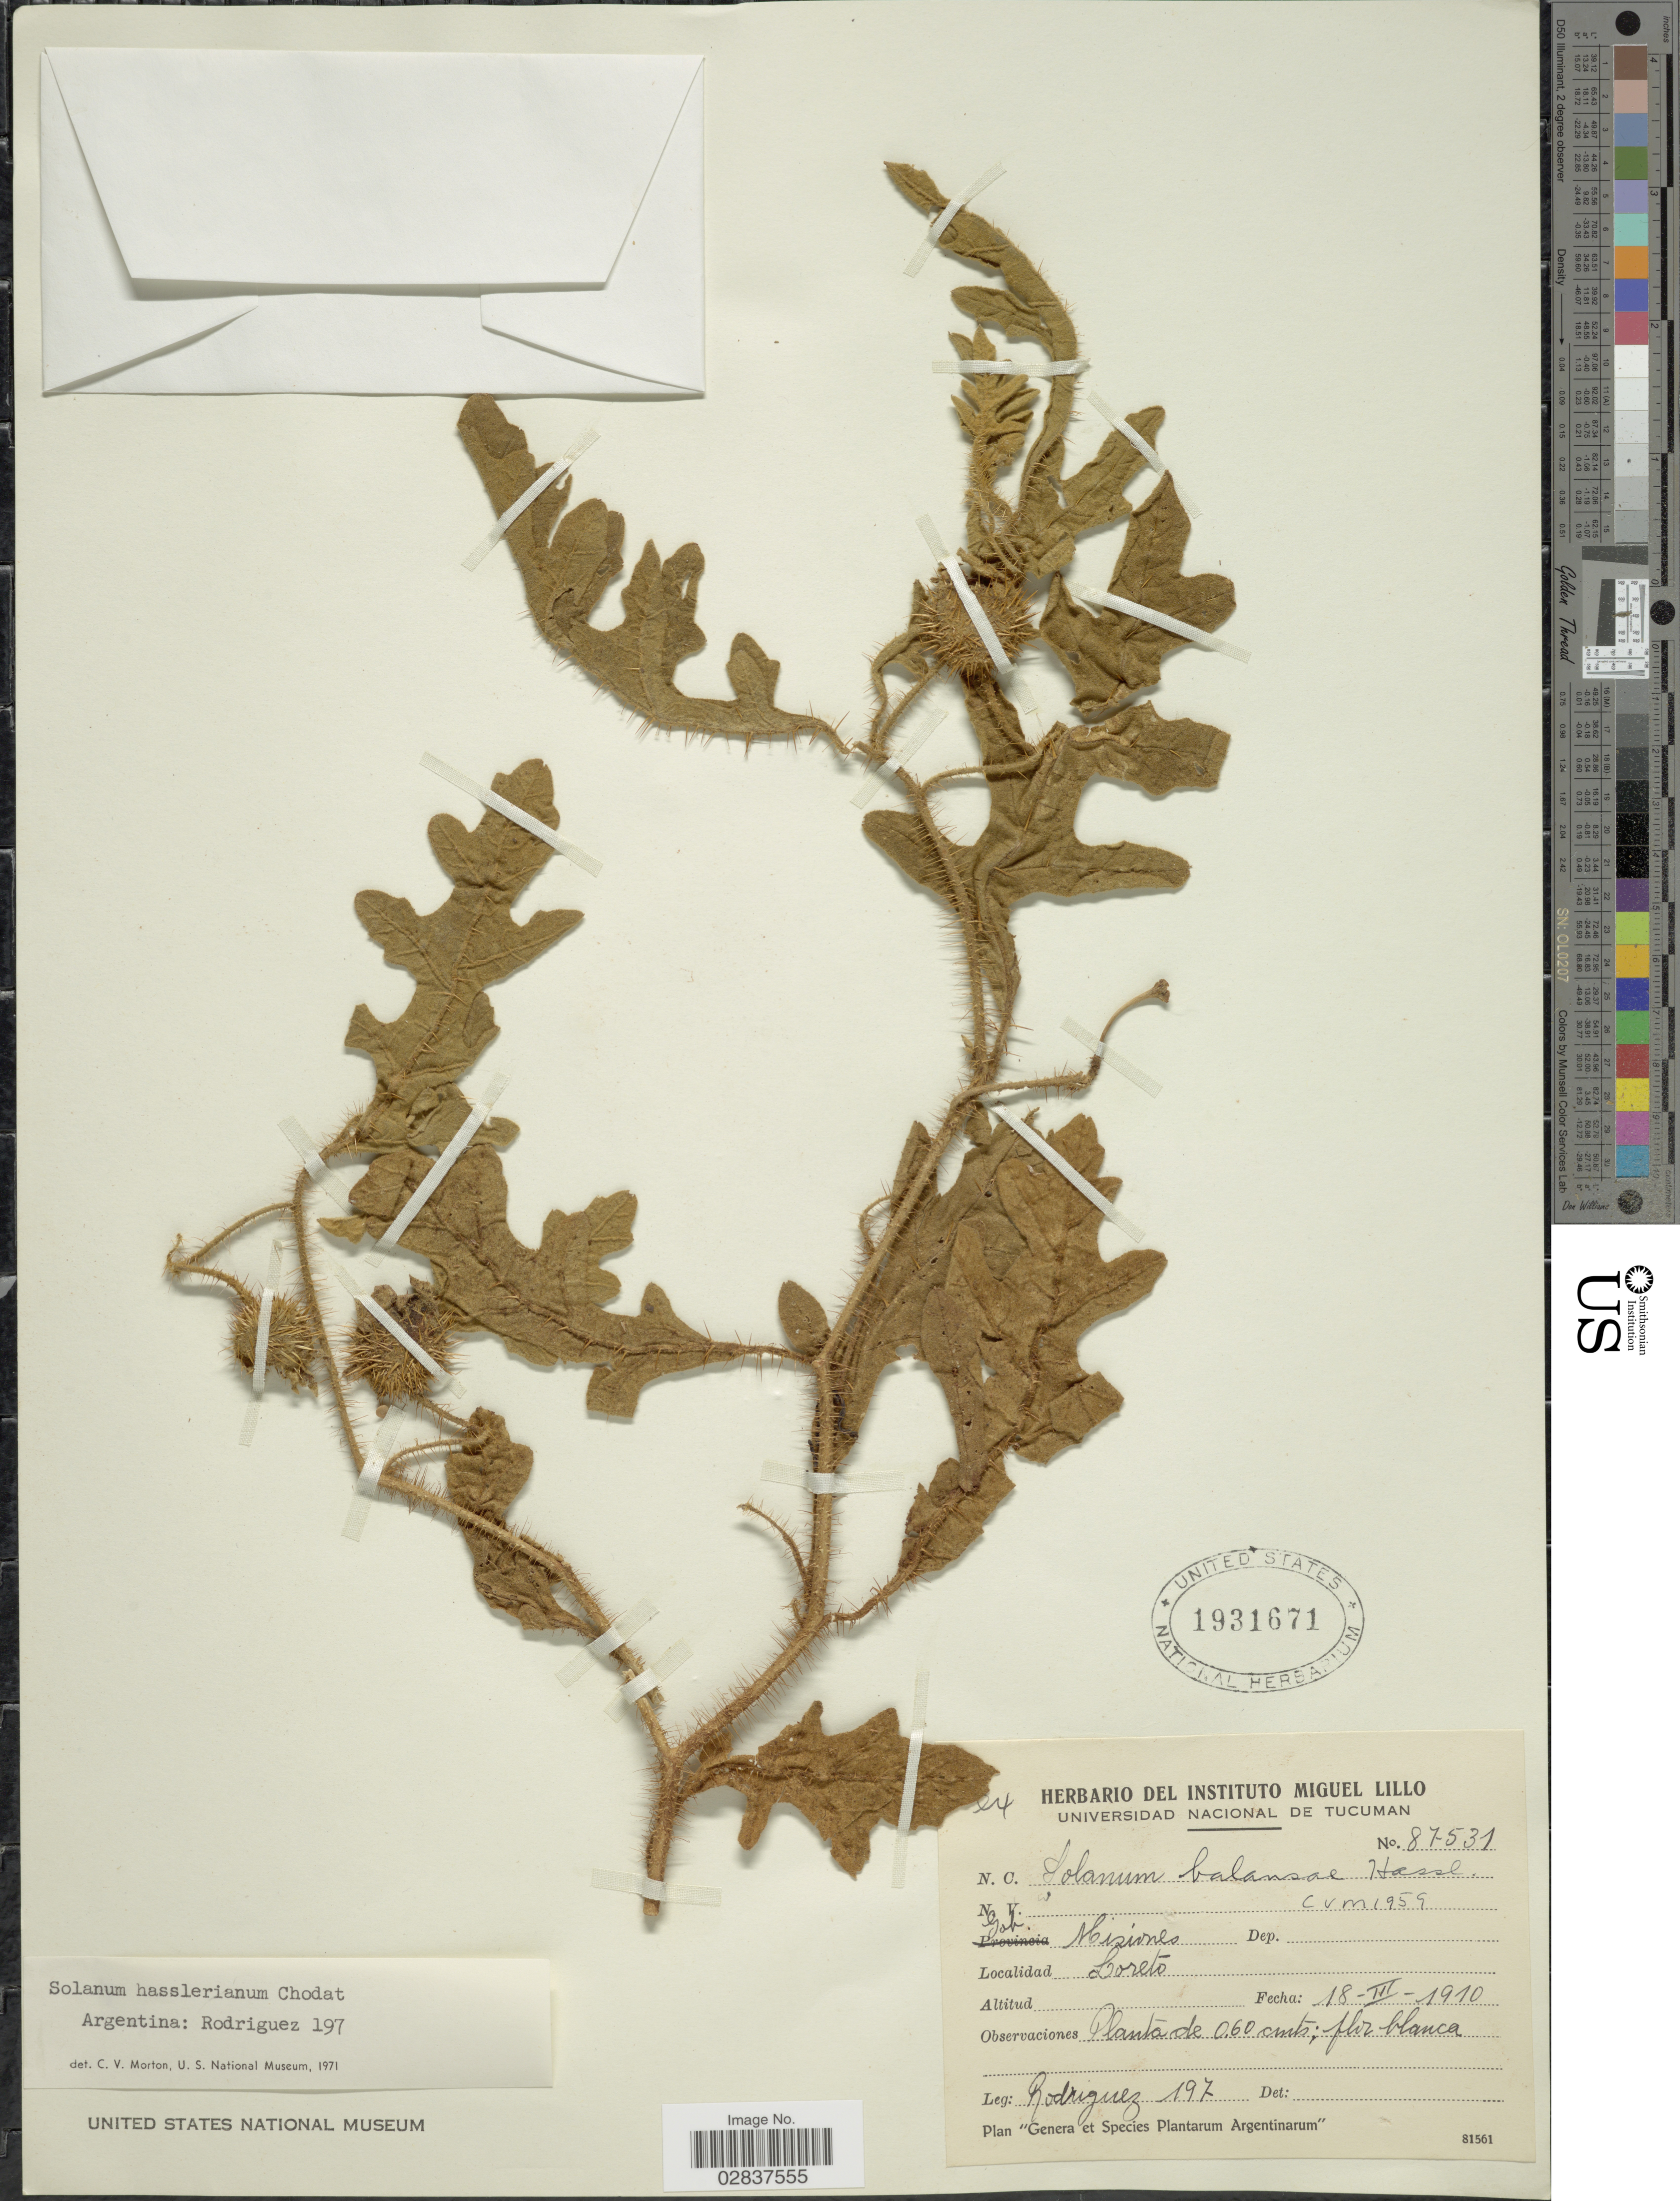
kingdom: Plantae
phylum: Tracheophyta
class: Magnoliopsida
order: Solanales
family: Solanaceae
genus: Solanum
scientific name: Solanum hasslerianum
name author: Chodat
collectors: Rodriguez, --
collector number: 197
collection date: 1910-03-18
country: Argentina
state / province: Misiones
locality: Gob. Misiones, Loreto.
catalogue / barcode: US 1931671